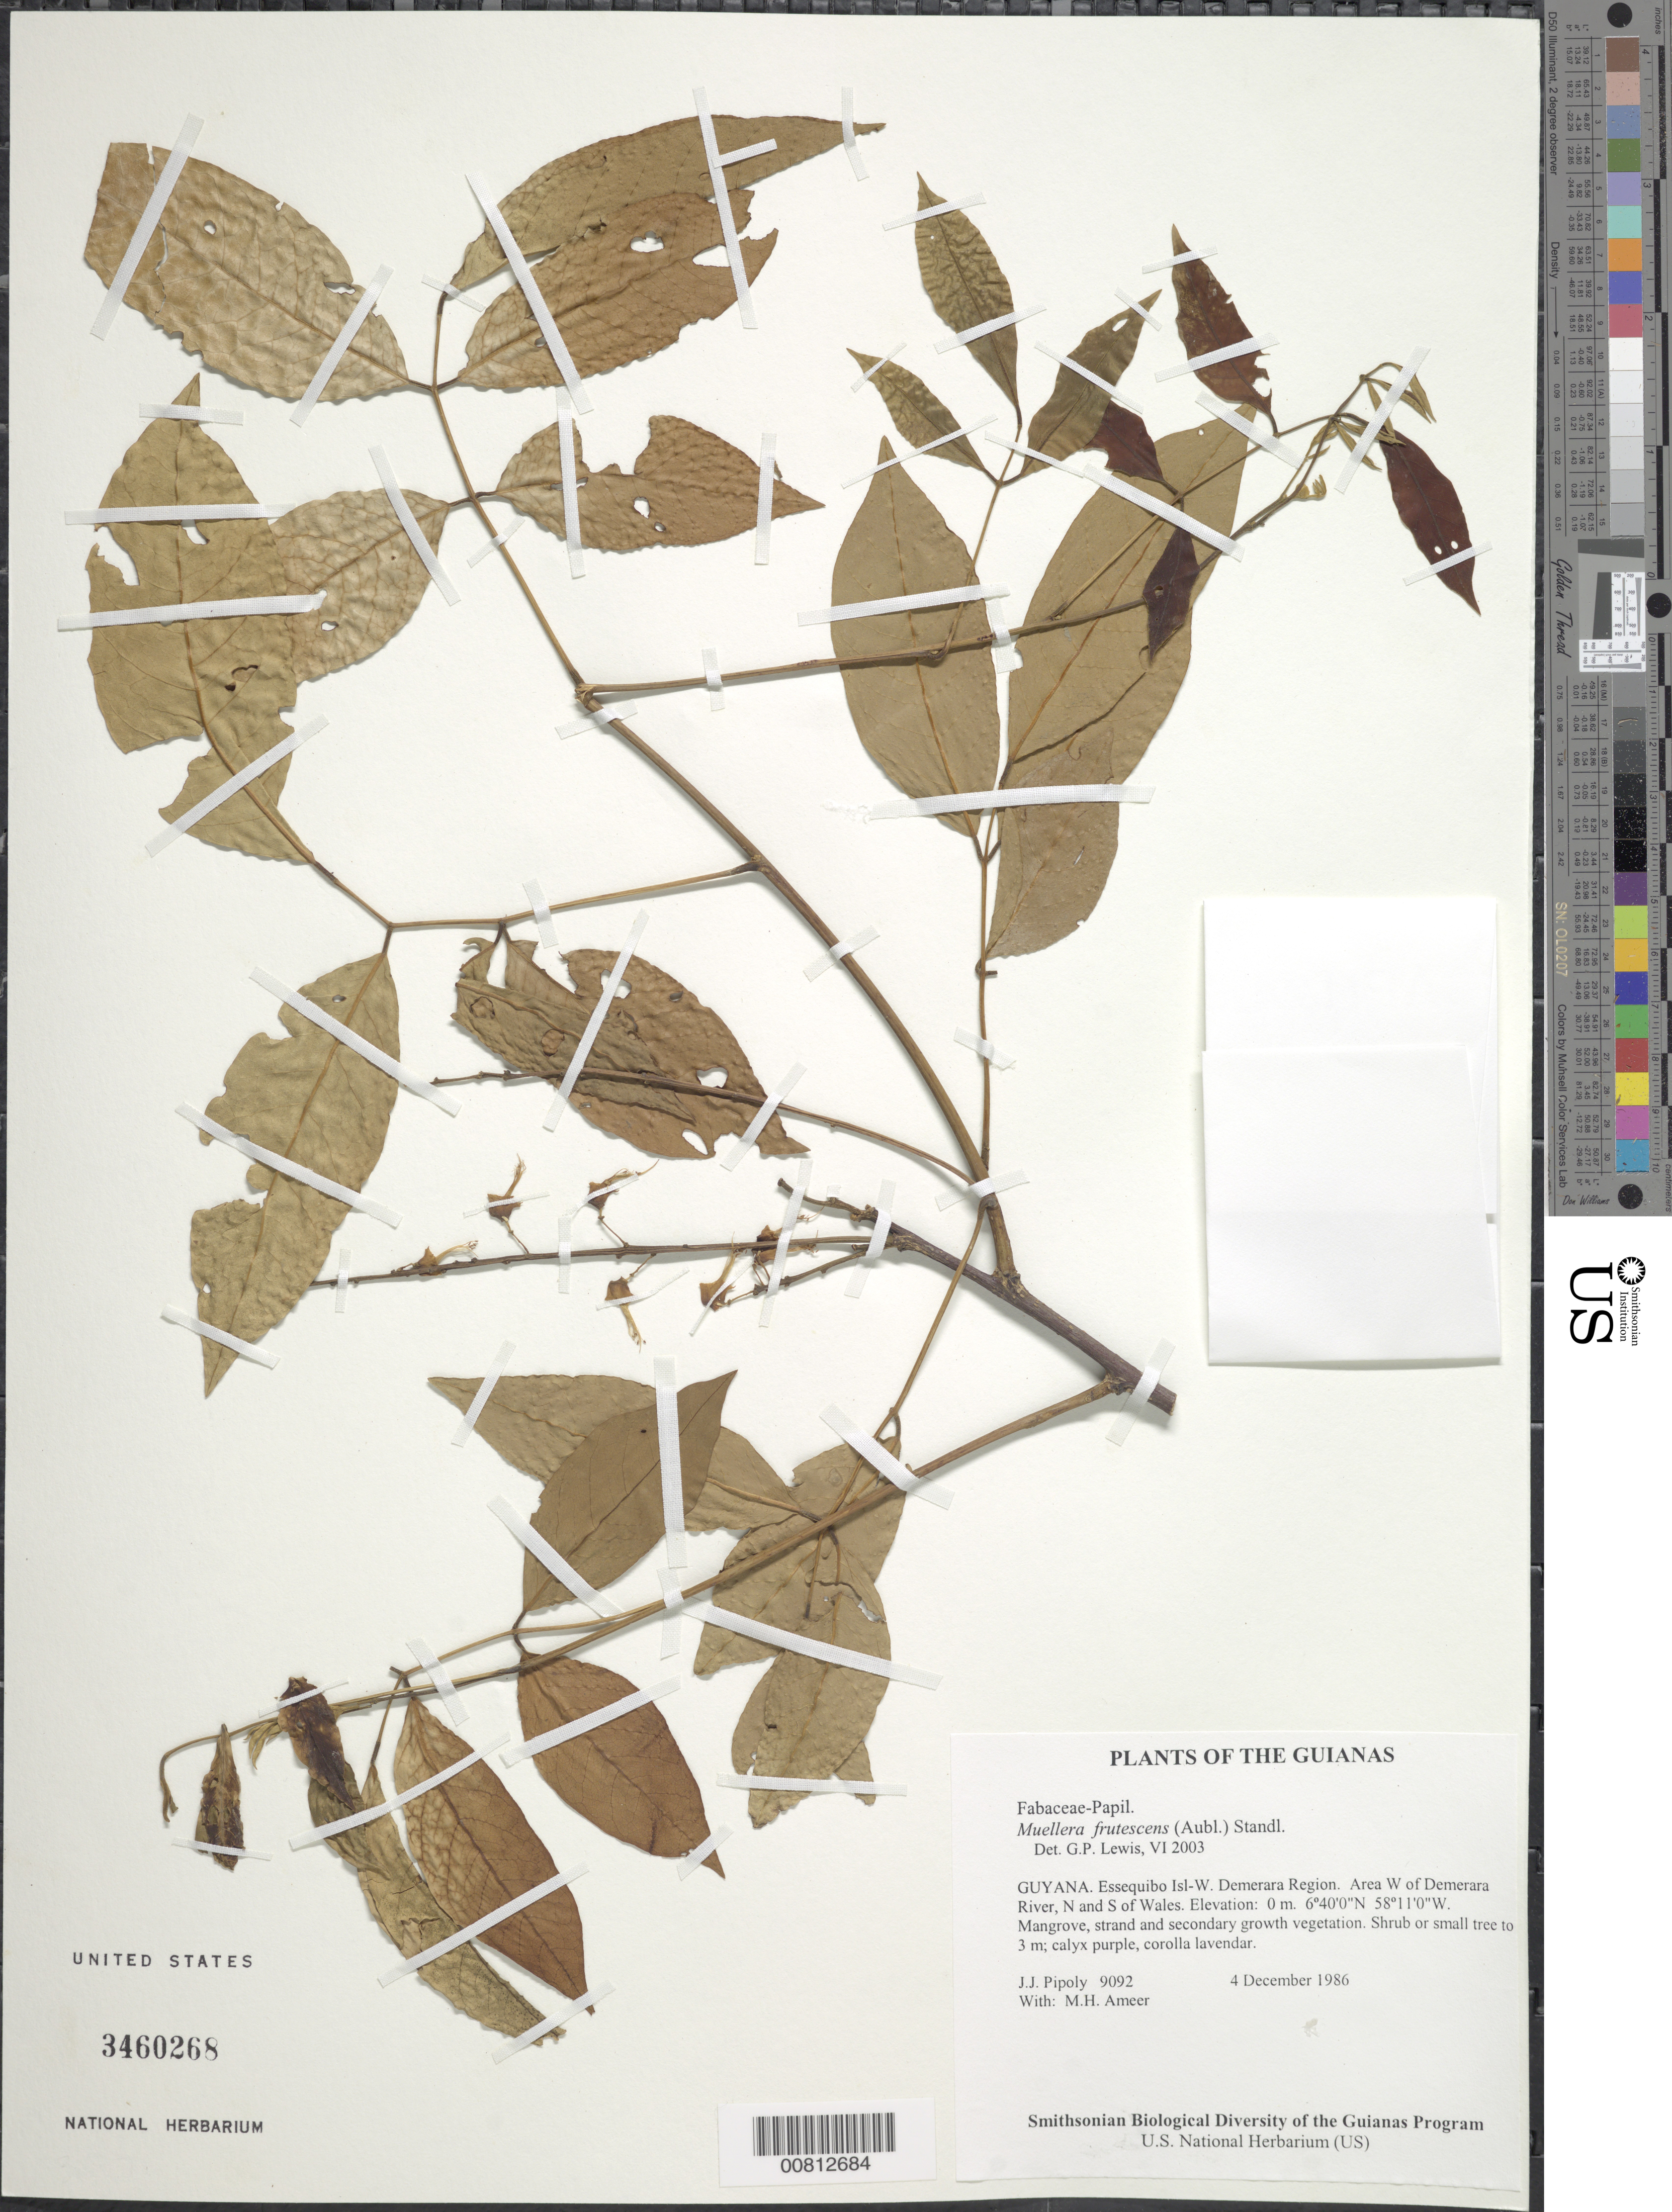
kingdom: Plantae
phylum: Tracheophyta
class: Magnoliopsida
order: Fabales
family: Fabaceae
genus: Muellera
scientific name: Muellera frutescens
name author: (Aubl.) Standl.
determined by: Lewis, Gwilym P.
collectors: J. J. Pipoly & M. Ameer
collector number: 9092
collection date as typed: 4 December 1986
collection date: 1986-12-04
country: Guyana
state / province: Essequibo Isl-W. Demerara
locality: Area W of Demerara River, N and S of Wales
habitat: Mangrove, strand and secondary growth vegetation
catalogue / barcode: US 3460268